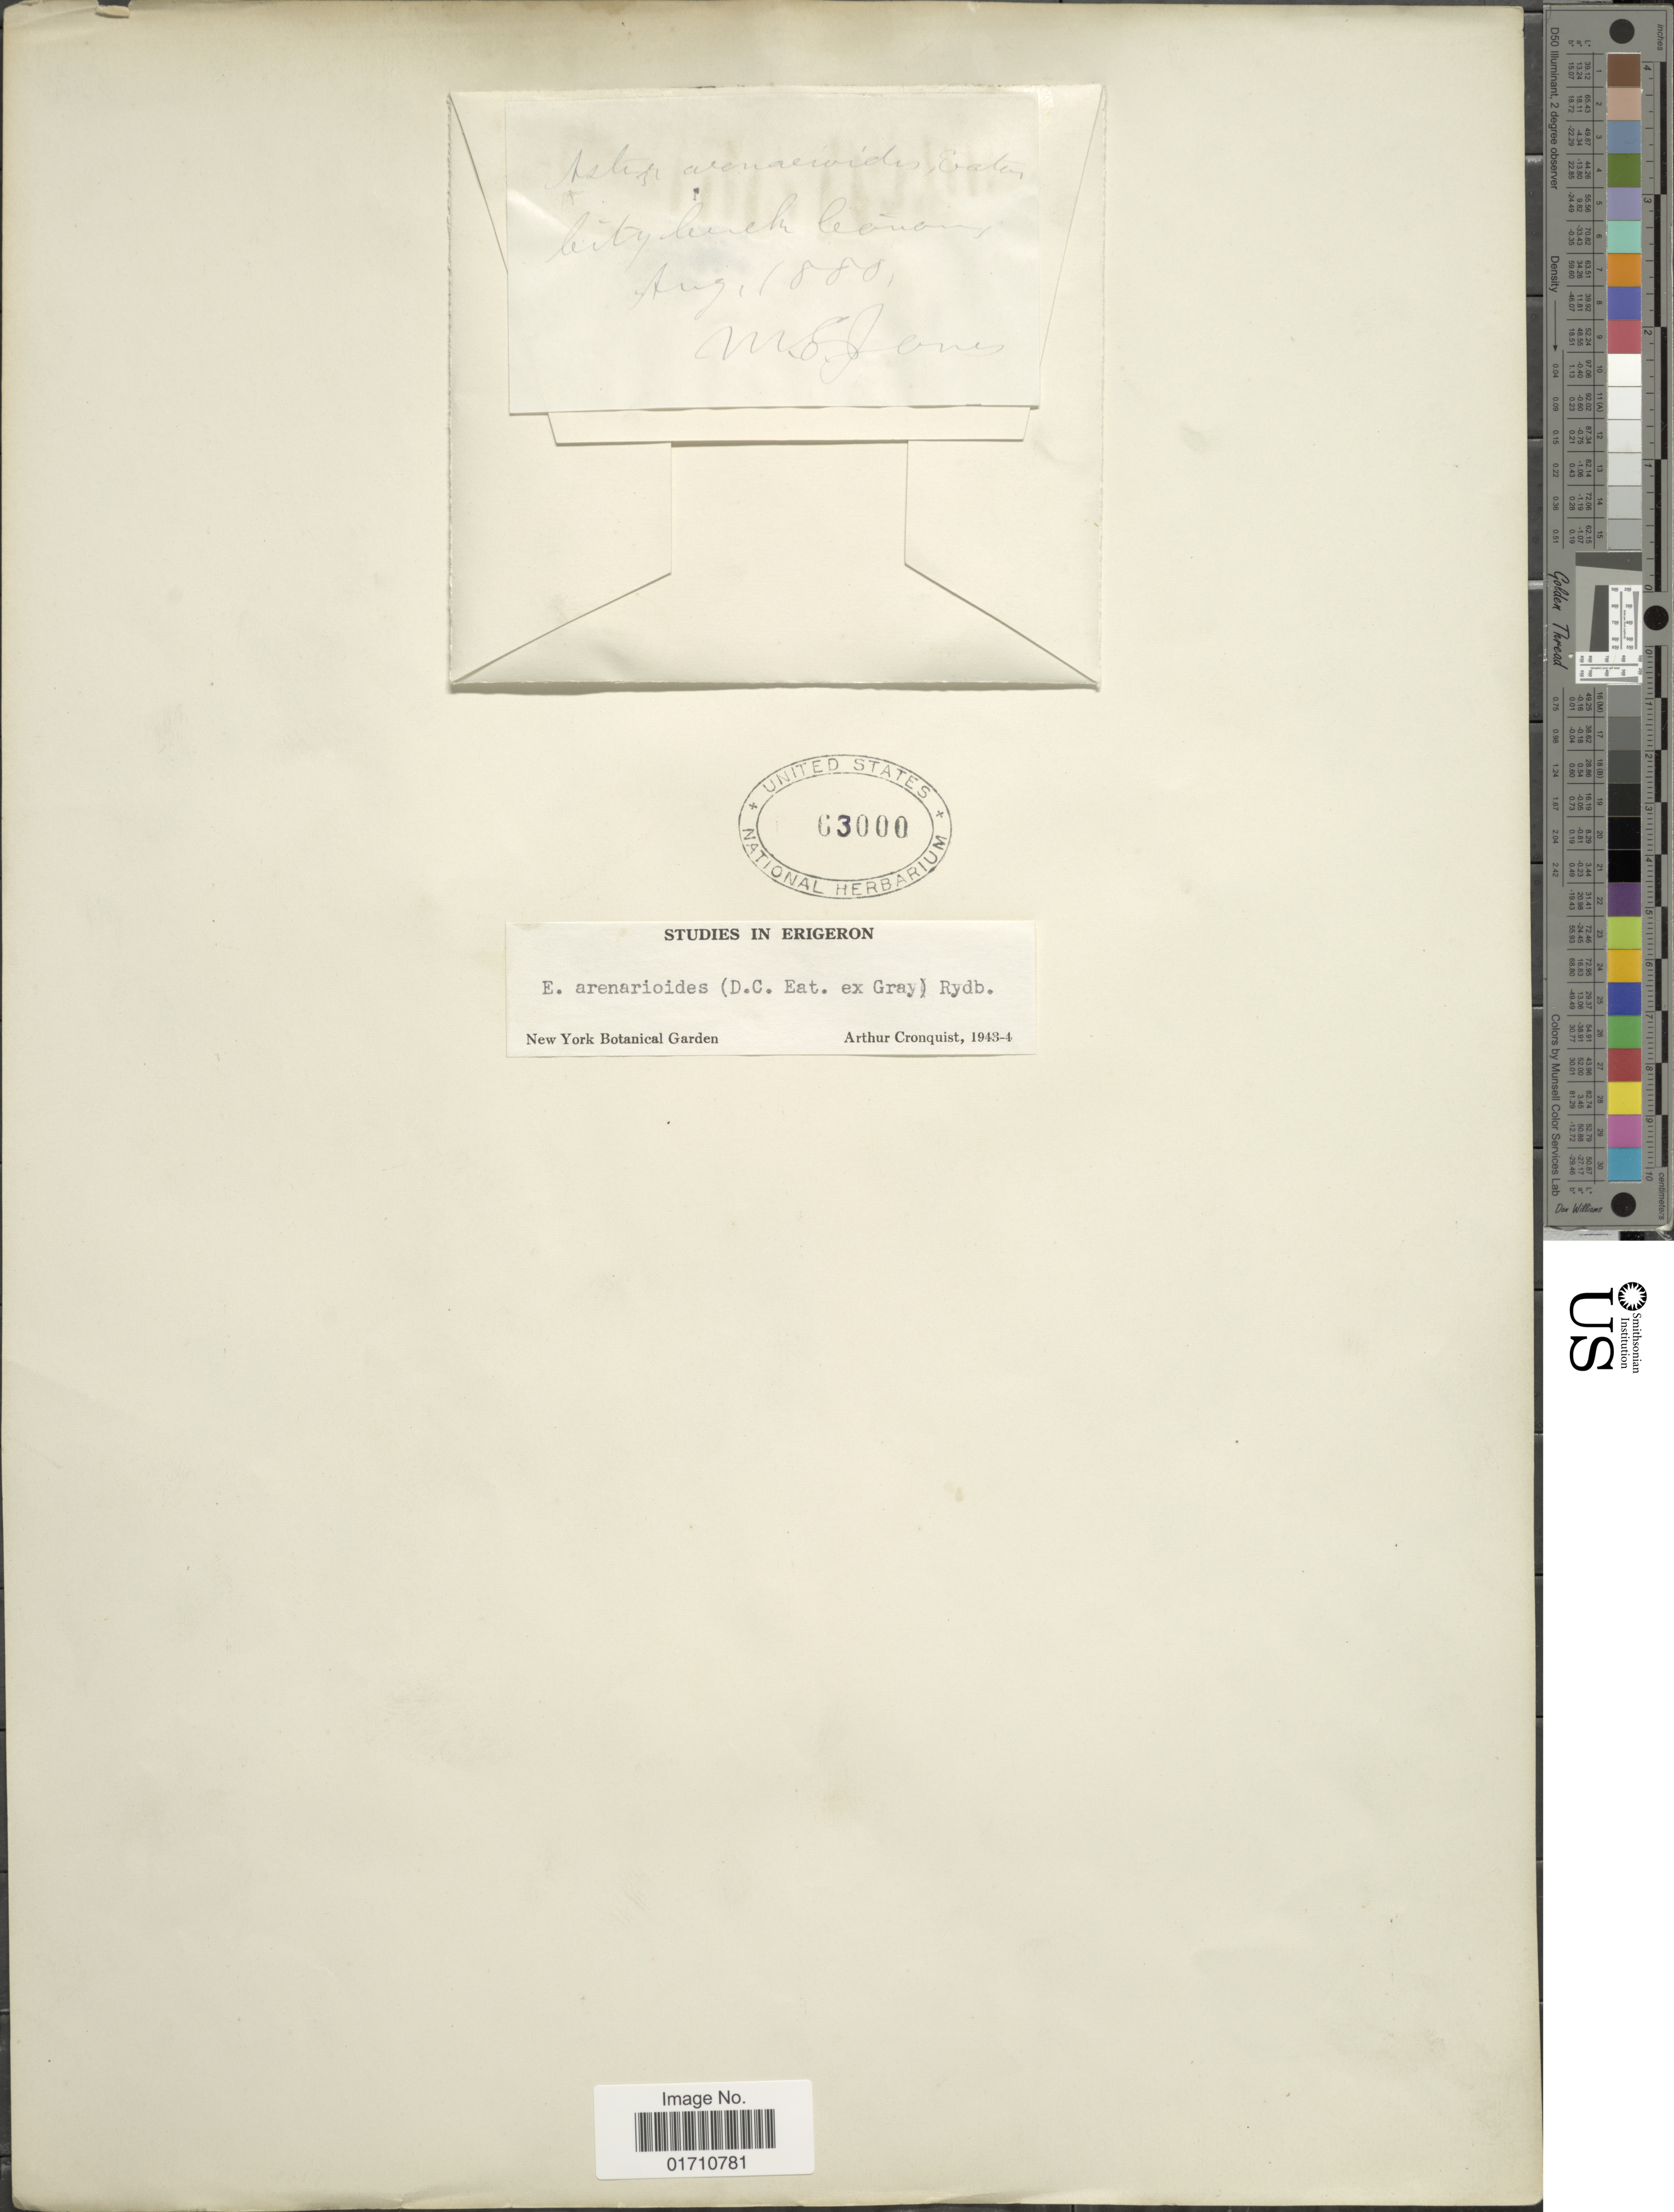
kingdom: Plantae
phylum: Tracheophyta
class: Magnoliopsida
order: Asterales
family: Asteraceae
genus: Erigeron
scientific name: Erigeron arenarioides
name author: (D.C. Eaton) Rydb.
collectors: M. E. Jones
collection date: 1880-08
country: United States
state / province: Utah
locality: City Creek Canon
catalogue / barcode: US 63000